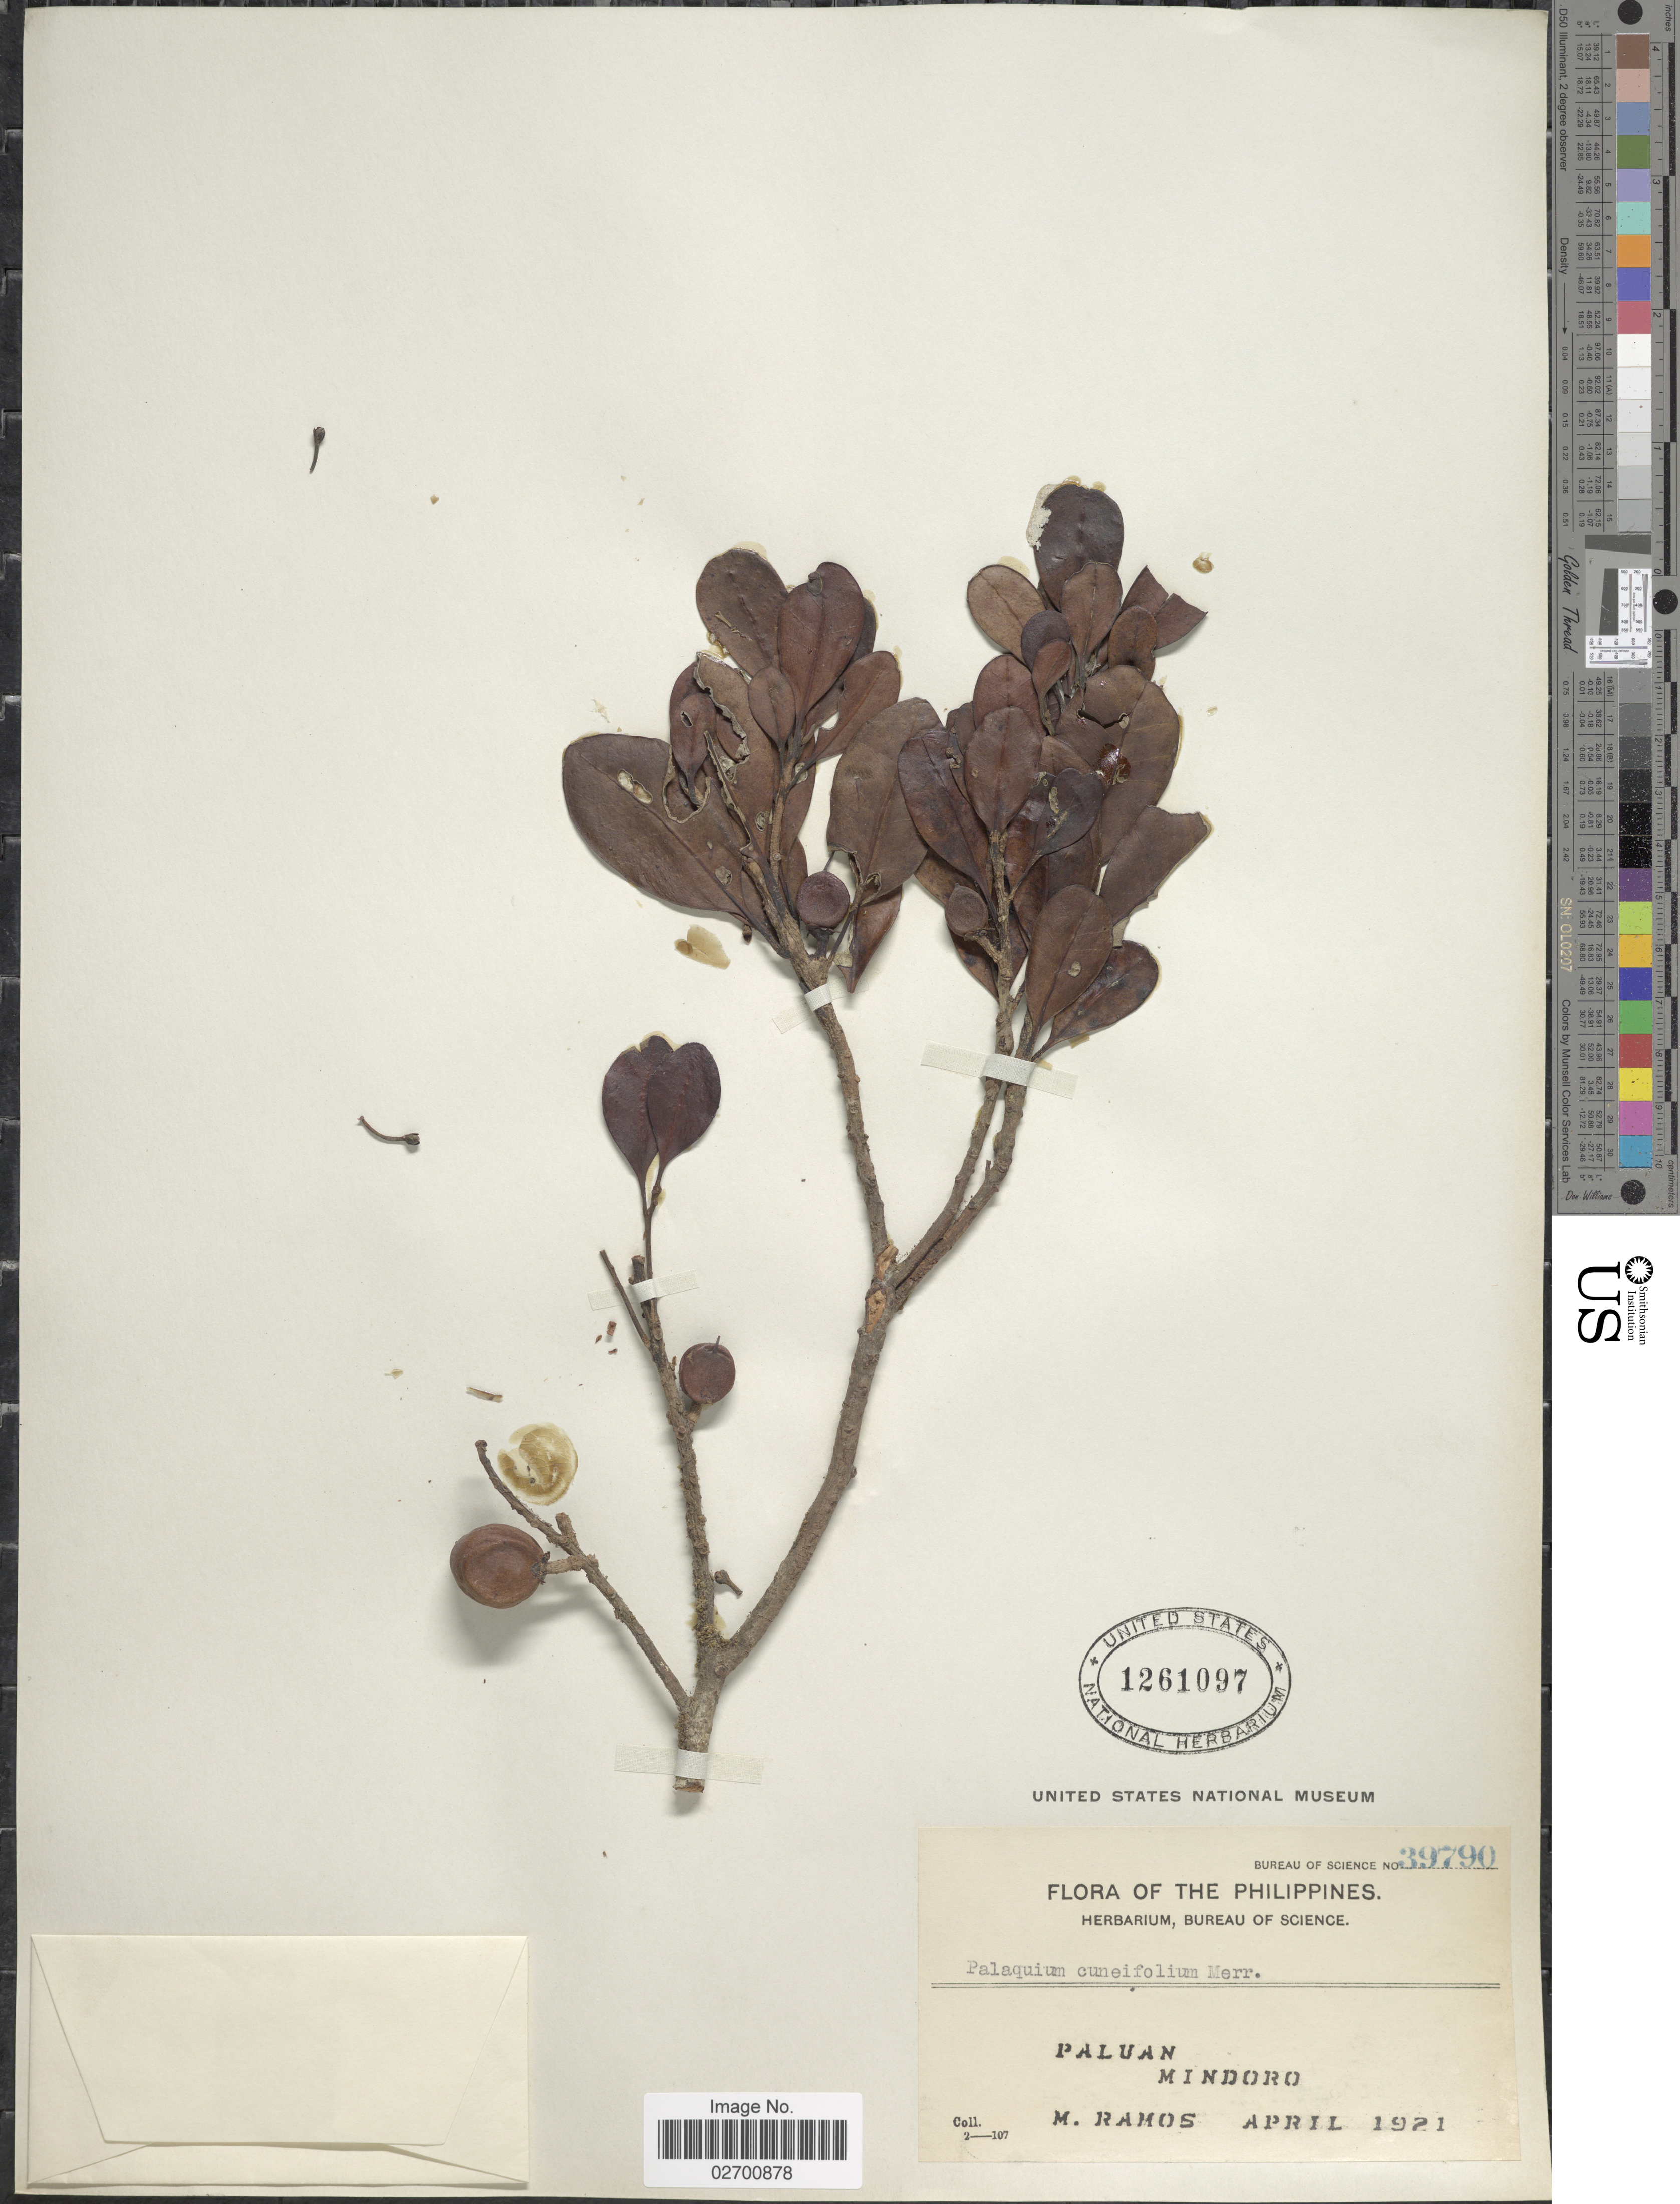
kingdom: Plantae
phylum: Tracheophyta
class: Magnoliopsida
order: Ericales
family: Sapotaceae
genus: Palaquium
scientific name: Palaquium cuneatum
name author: (Blume) Vidal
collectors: M. Ramos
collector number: Bureau of Science 39790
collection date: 1921-04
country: Philippines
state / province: Mimaropa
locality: Paluan. Mindoro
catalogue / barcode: US 1261097